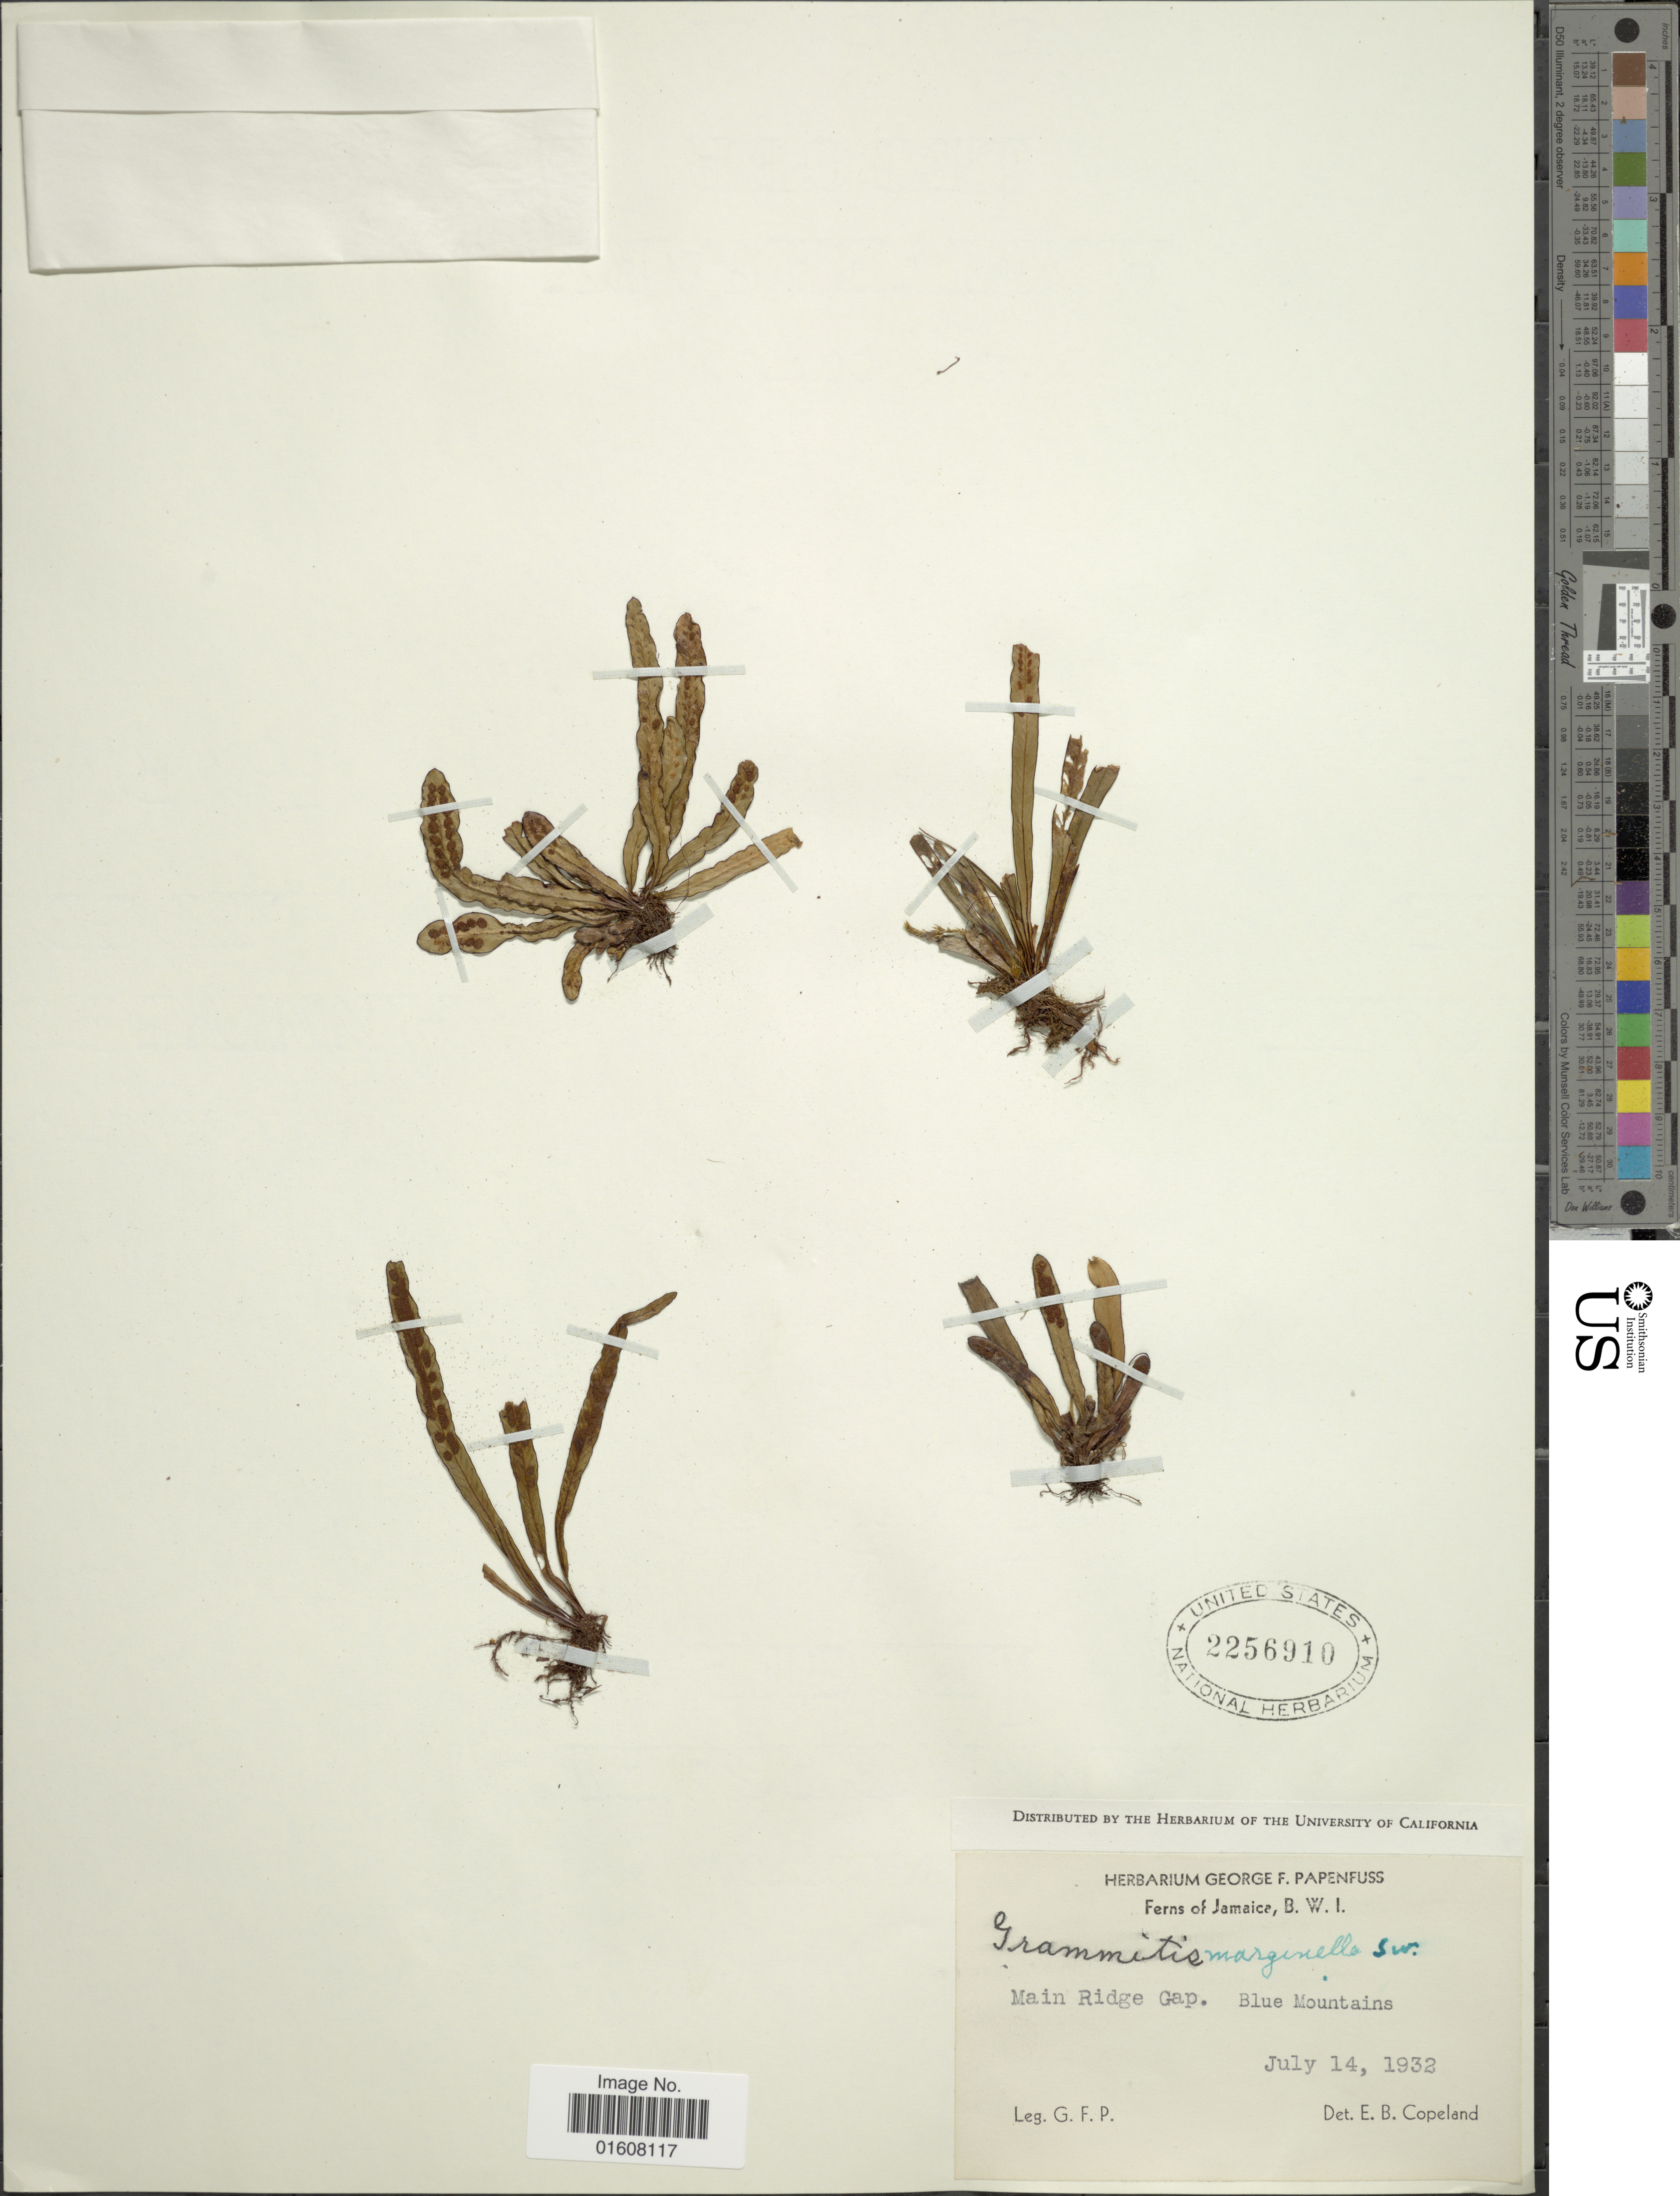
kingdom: Plantae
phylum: Tracheophyta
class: Polypodiopsida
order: Polypodiales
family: Polypodiaceae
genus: Grammitis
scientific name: Grammitis marginella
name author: (Sw.) Sw.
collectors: G. Papenfuss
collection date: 1932-07-14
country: Jamaica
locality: B. W. I. Main Ridge Gap. Blue Mountains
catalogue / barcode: US 2256910